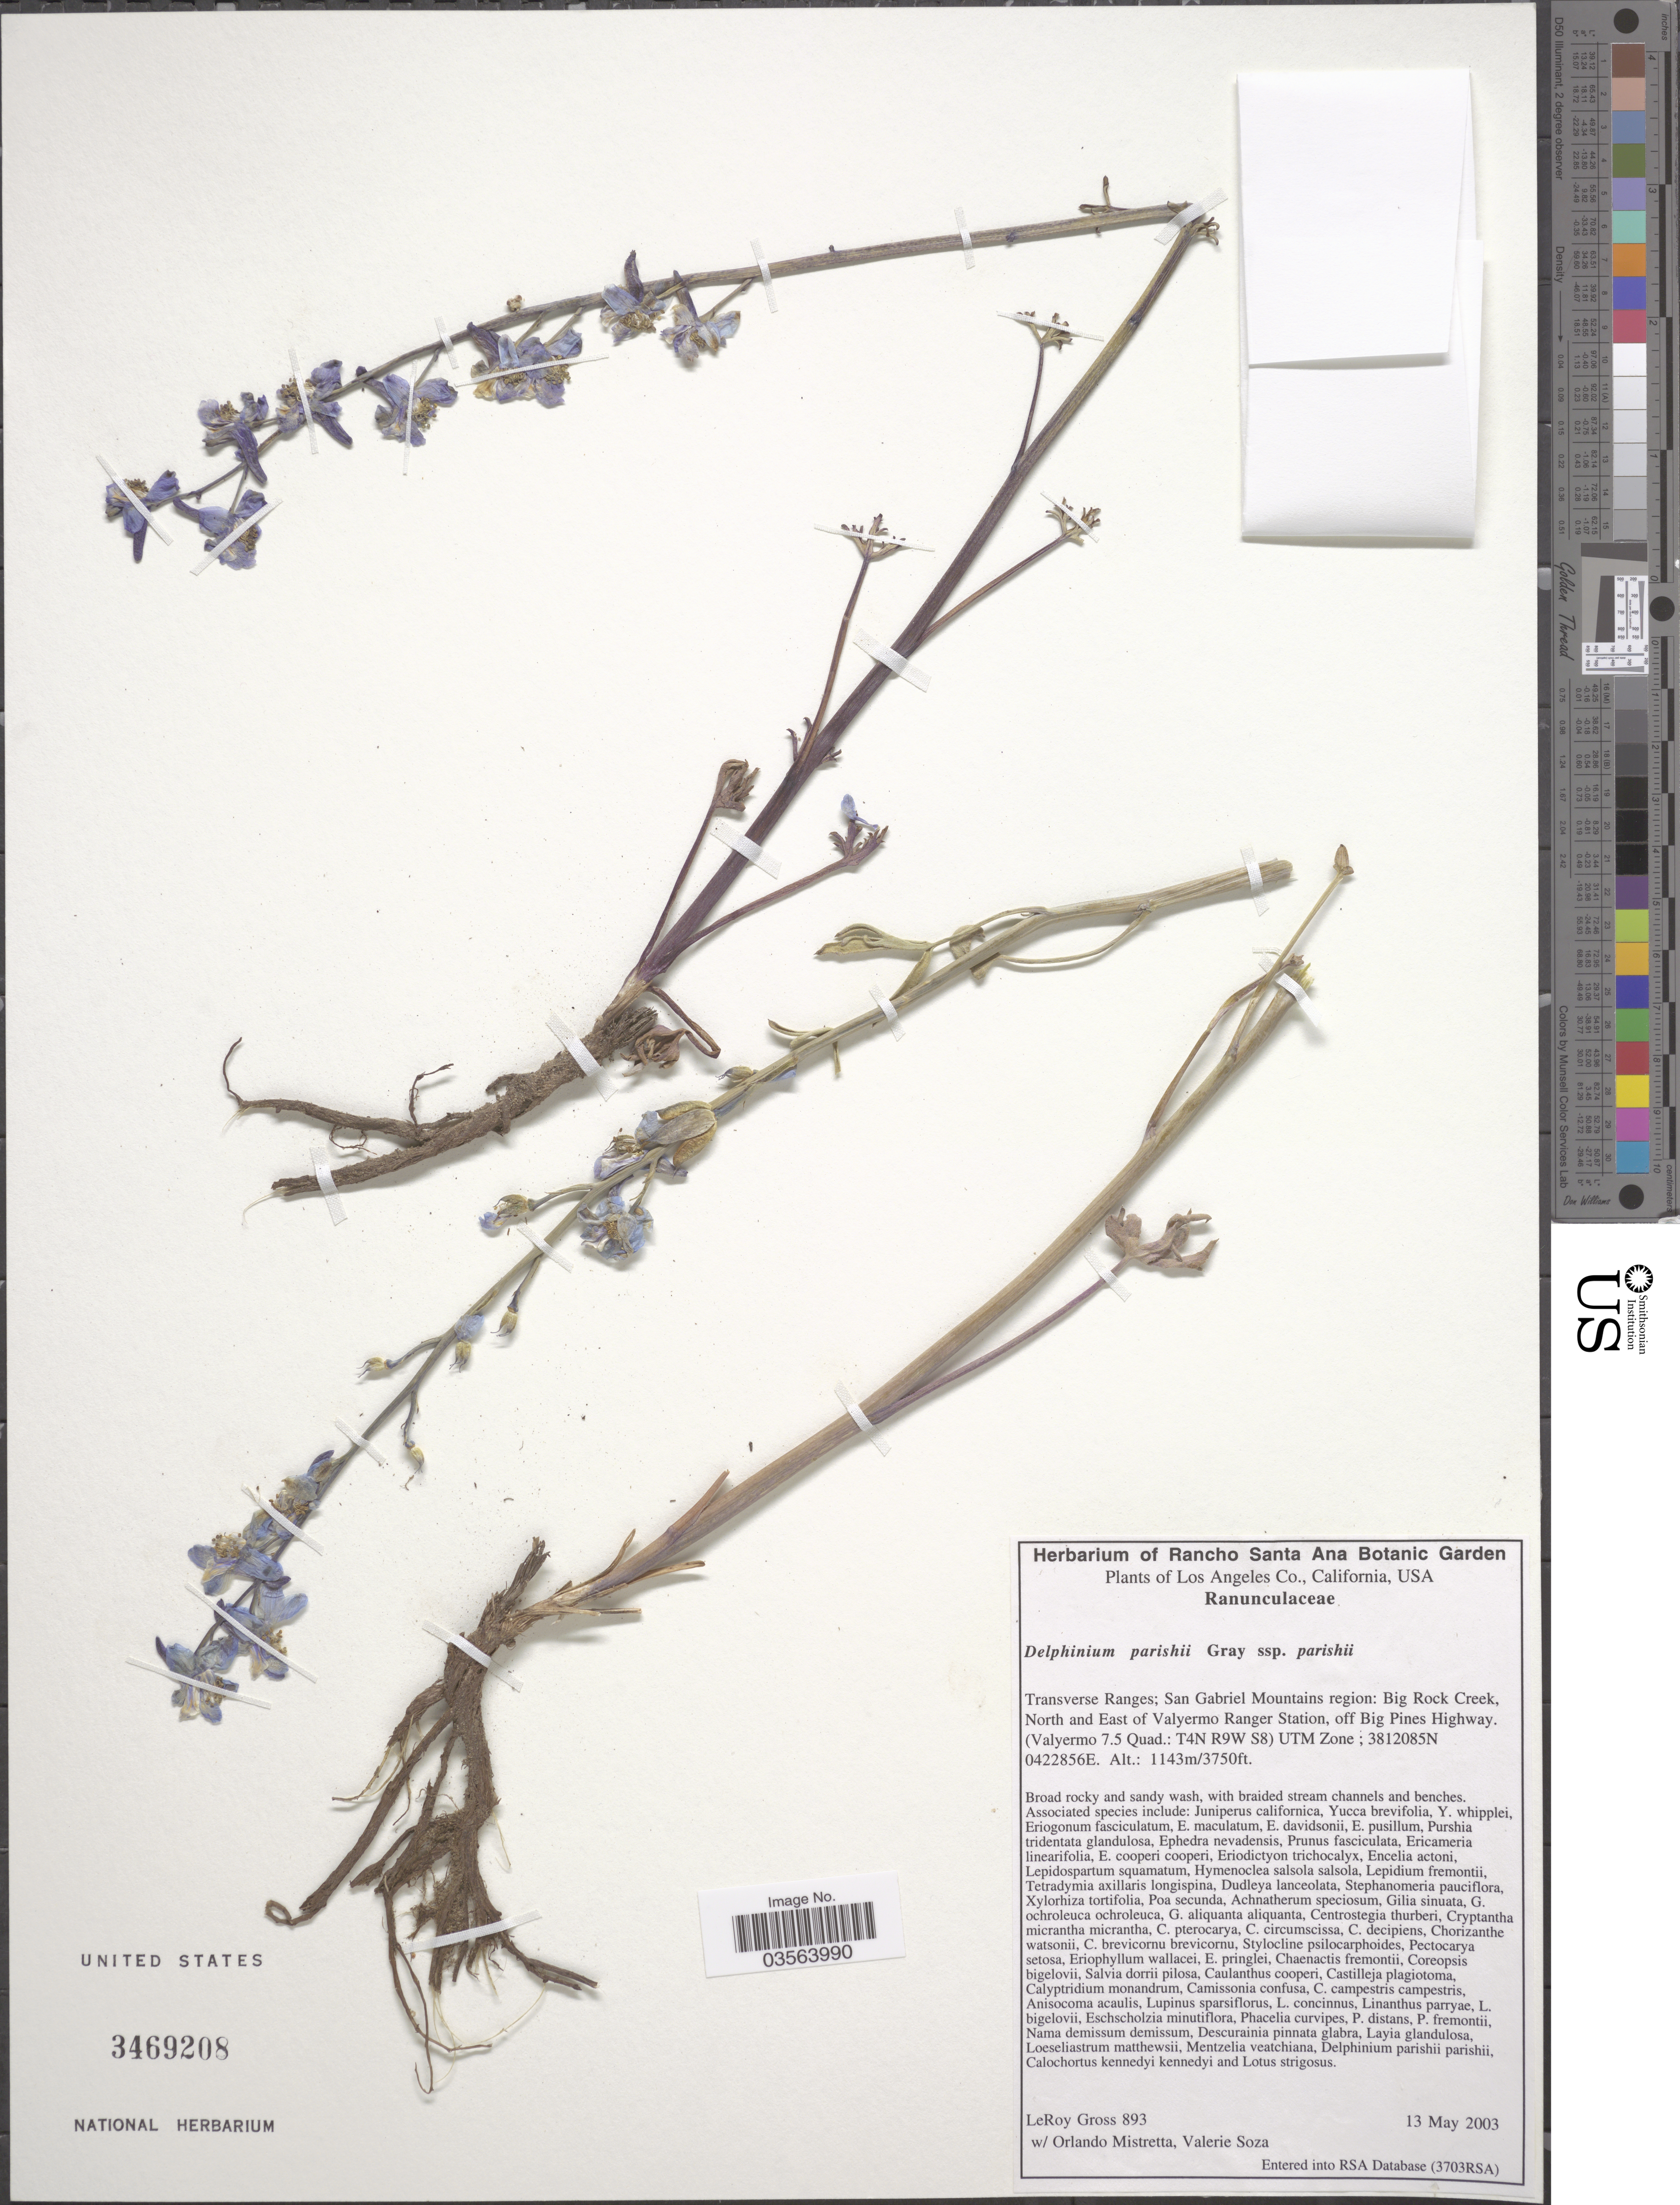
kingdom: Plantae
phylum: Tracheophyta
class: Magnoliopsida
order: Ranunculales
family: Ranunculaceae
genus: Delphinium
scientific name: Delphinium parishii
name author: A. Gray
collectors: L. Gross, O. Mistretta & V. Soza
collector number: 893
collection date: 2003-05-13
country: United States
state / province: California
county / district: Los Angeles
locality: Los Angeles Co. Transverse Ranges; San Gabriel Mountains region: Big Rock Creek, North end East of Valyermo Ranger Station, off Big Pines Highway. (Valyermo 7.5 Quad.: T4N R9W S8) UTM Zone.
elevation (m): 1143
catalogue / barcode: US 3469208